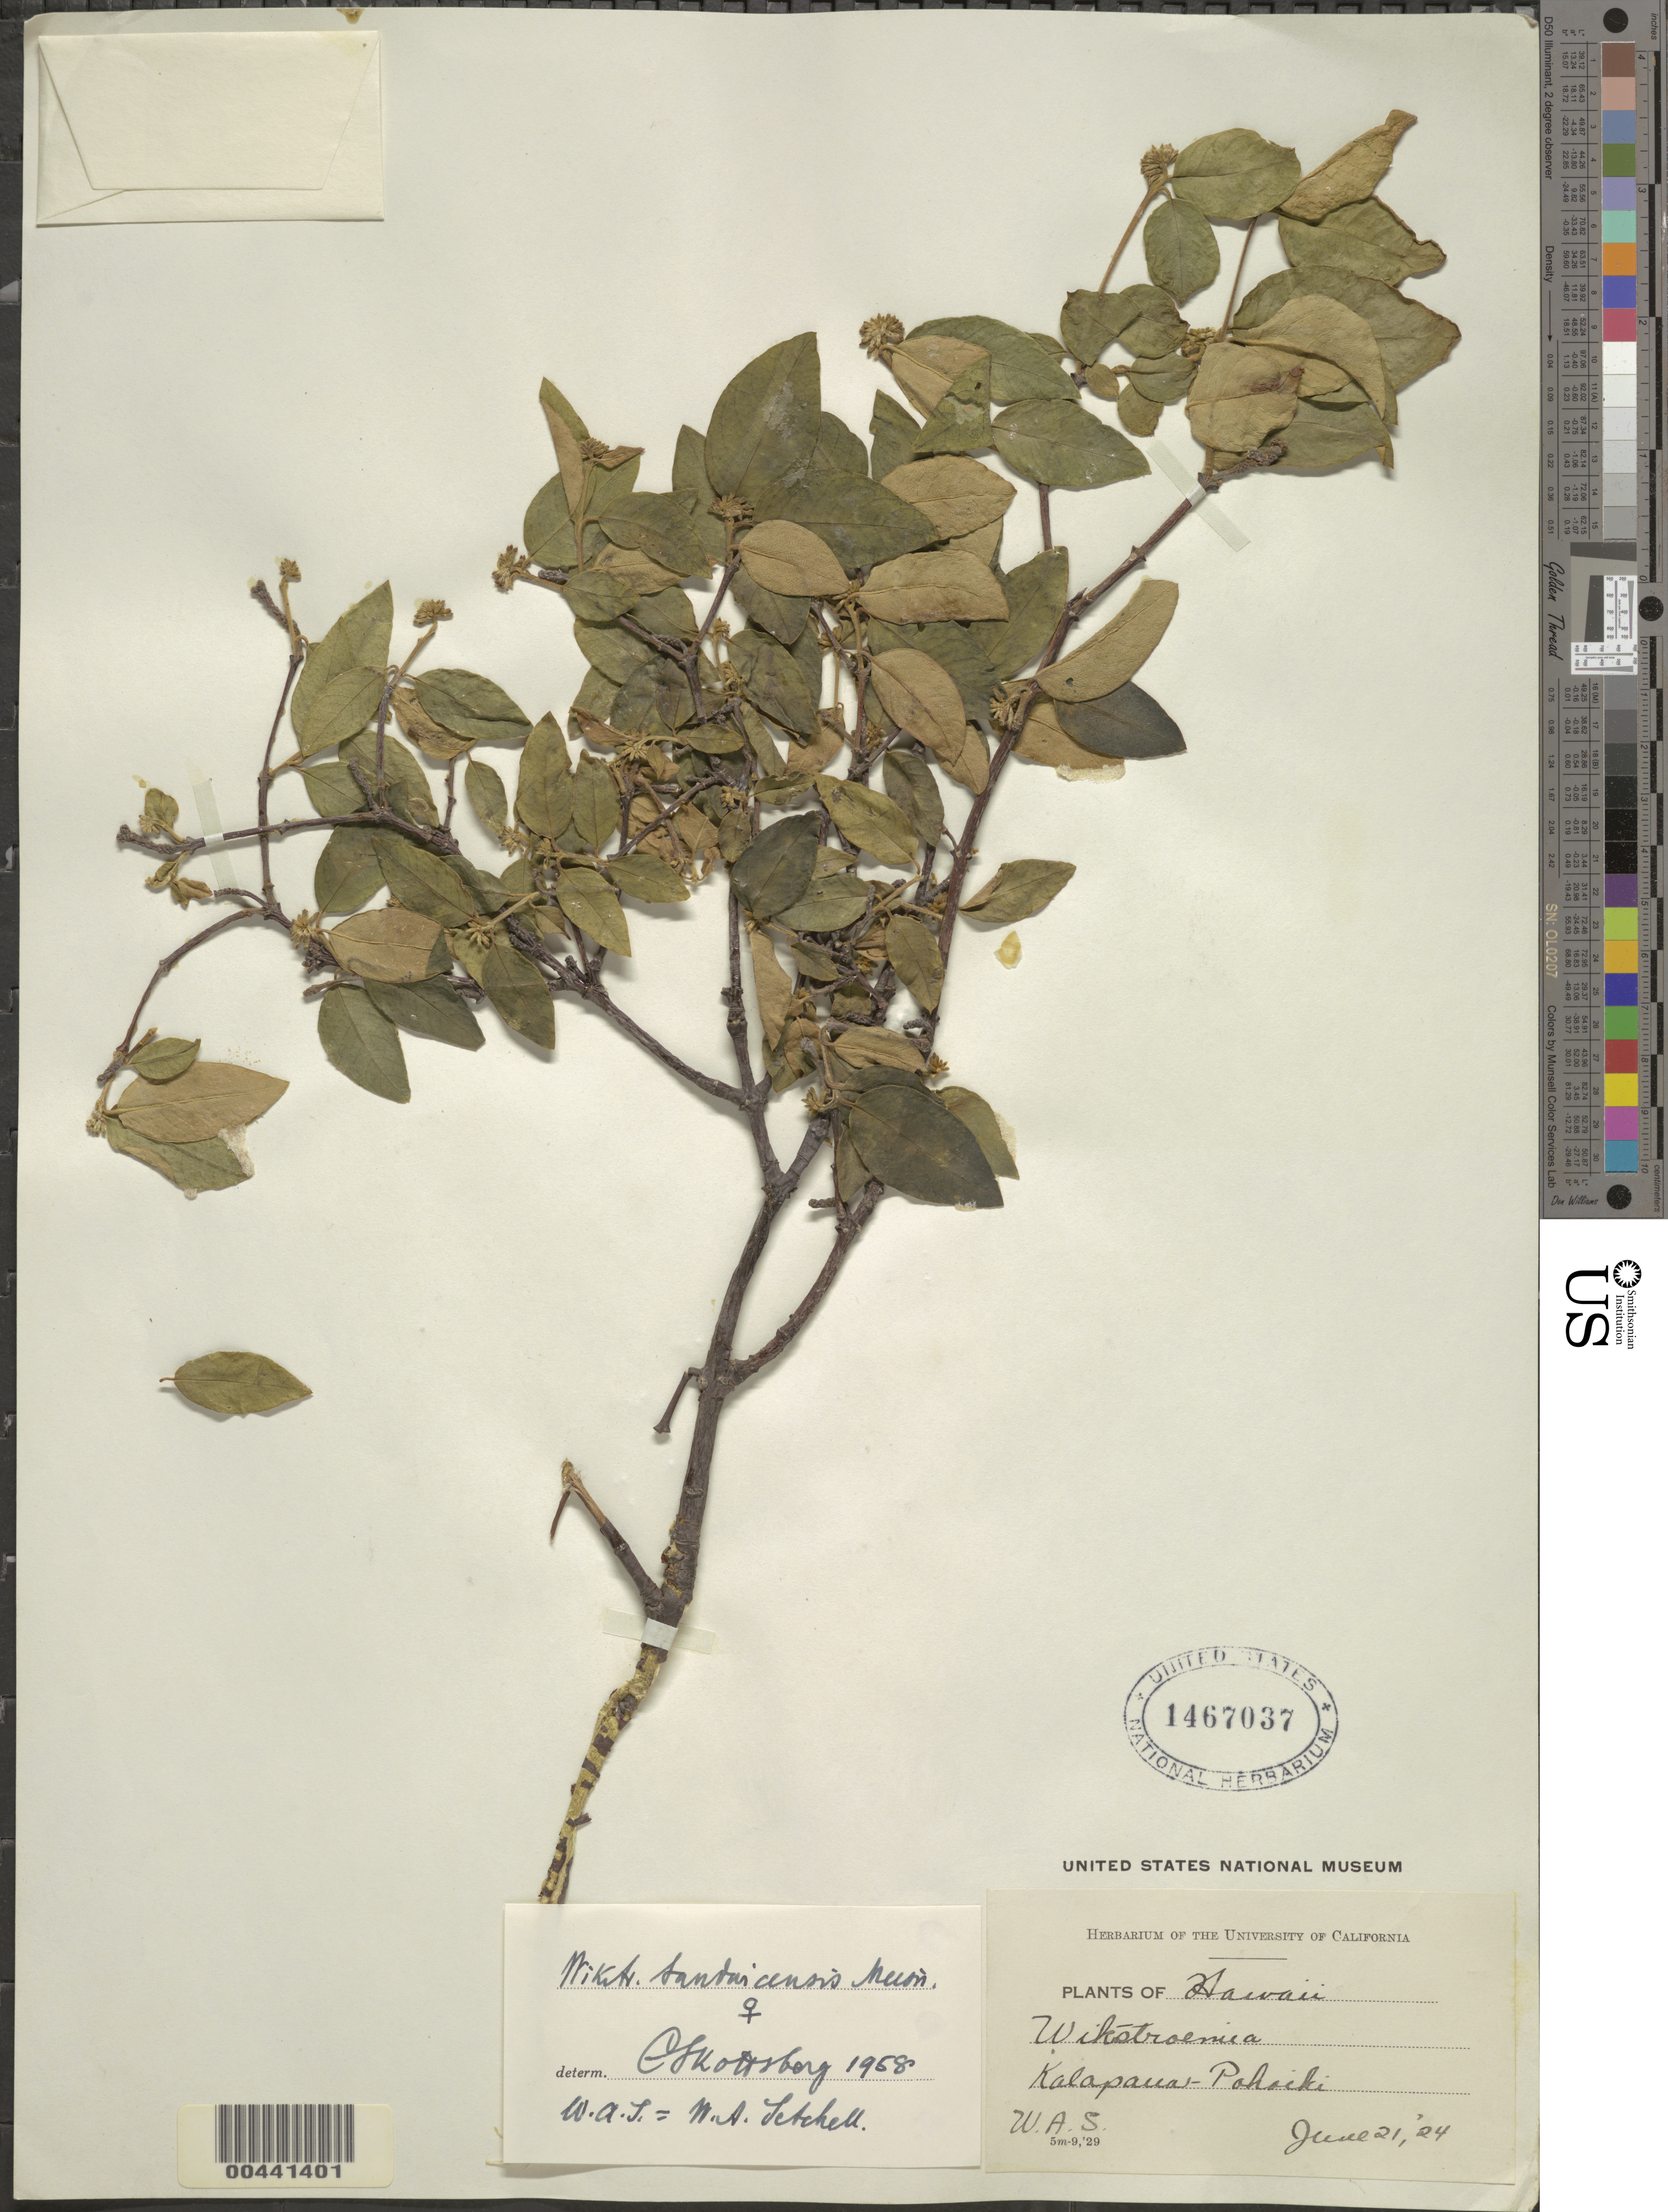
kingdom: Plantae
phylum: Tracheophyta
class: Magnoliopsida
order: Malvales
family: Thymelaeaceae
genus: Wikstroemia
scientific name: Wikstroemia sandwicensis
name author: Meisn.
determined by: Skottsberg, C. J. F.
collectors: W. Setchell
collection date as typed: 21 Jun 1924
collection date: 1924-06-21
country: United States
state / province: Hawaii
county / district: Hawaii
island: Hawaii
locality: Kalapaua-Pohoiki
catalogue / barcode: US 1467037